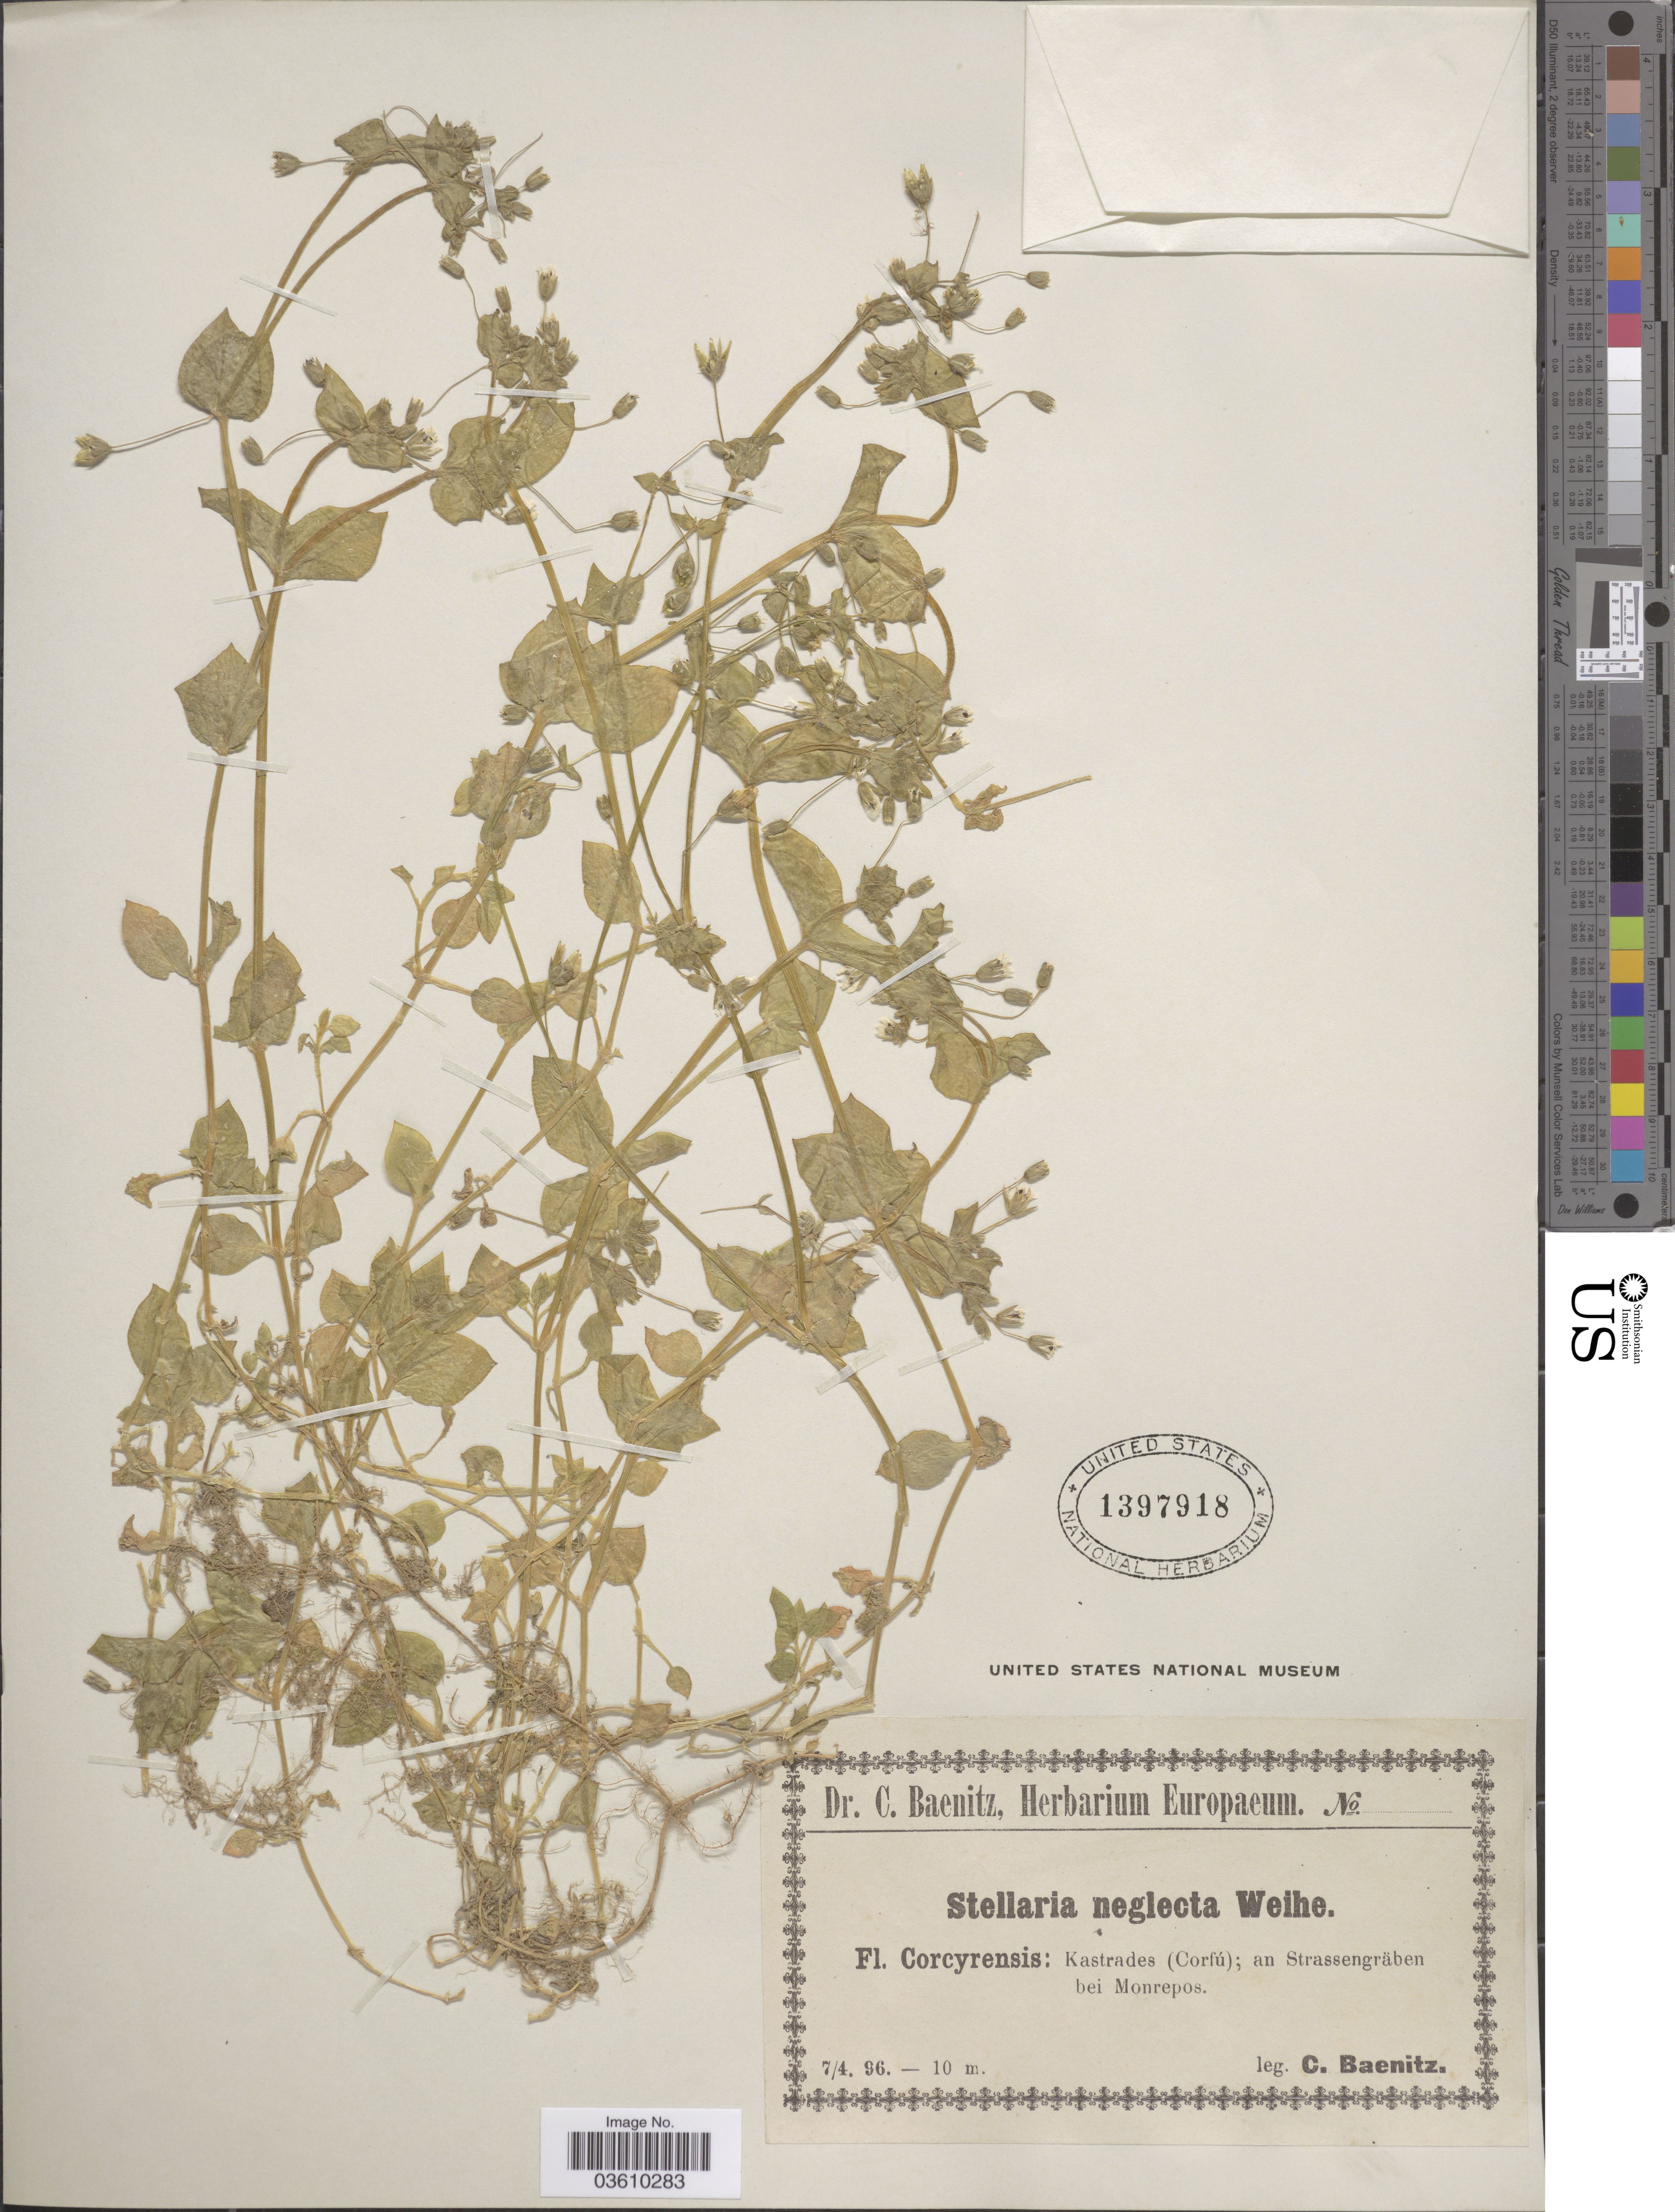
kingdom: Plantae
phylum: Tracheophyta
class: Magnoliopsida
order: Caryophyllales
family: Caryophyllaceae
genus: Stellaria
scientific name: Stellaria neglecta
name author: Weihe ex Williams & Fingerh.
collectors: C. G. Baenitz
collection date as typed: Transcribed d/m/y: 7/4/96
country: Greece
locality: Corcyrensis: Kastrades (Corfú); an Strassengräben bei Monrepos.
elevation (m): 10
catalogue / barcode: US 1397918